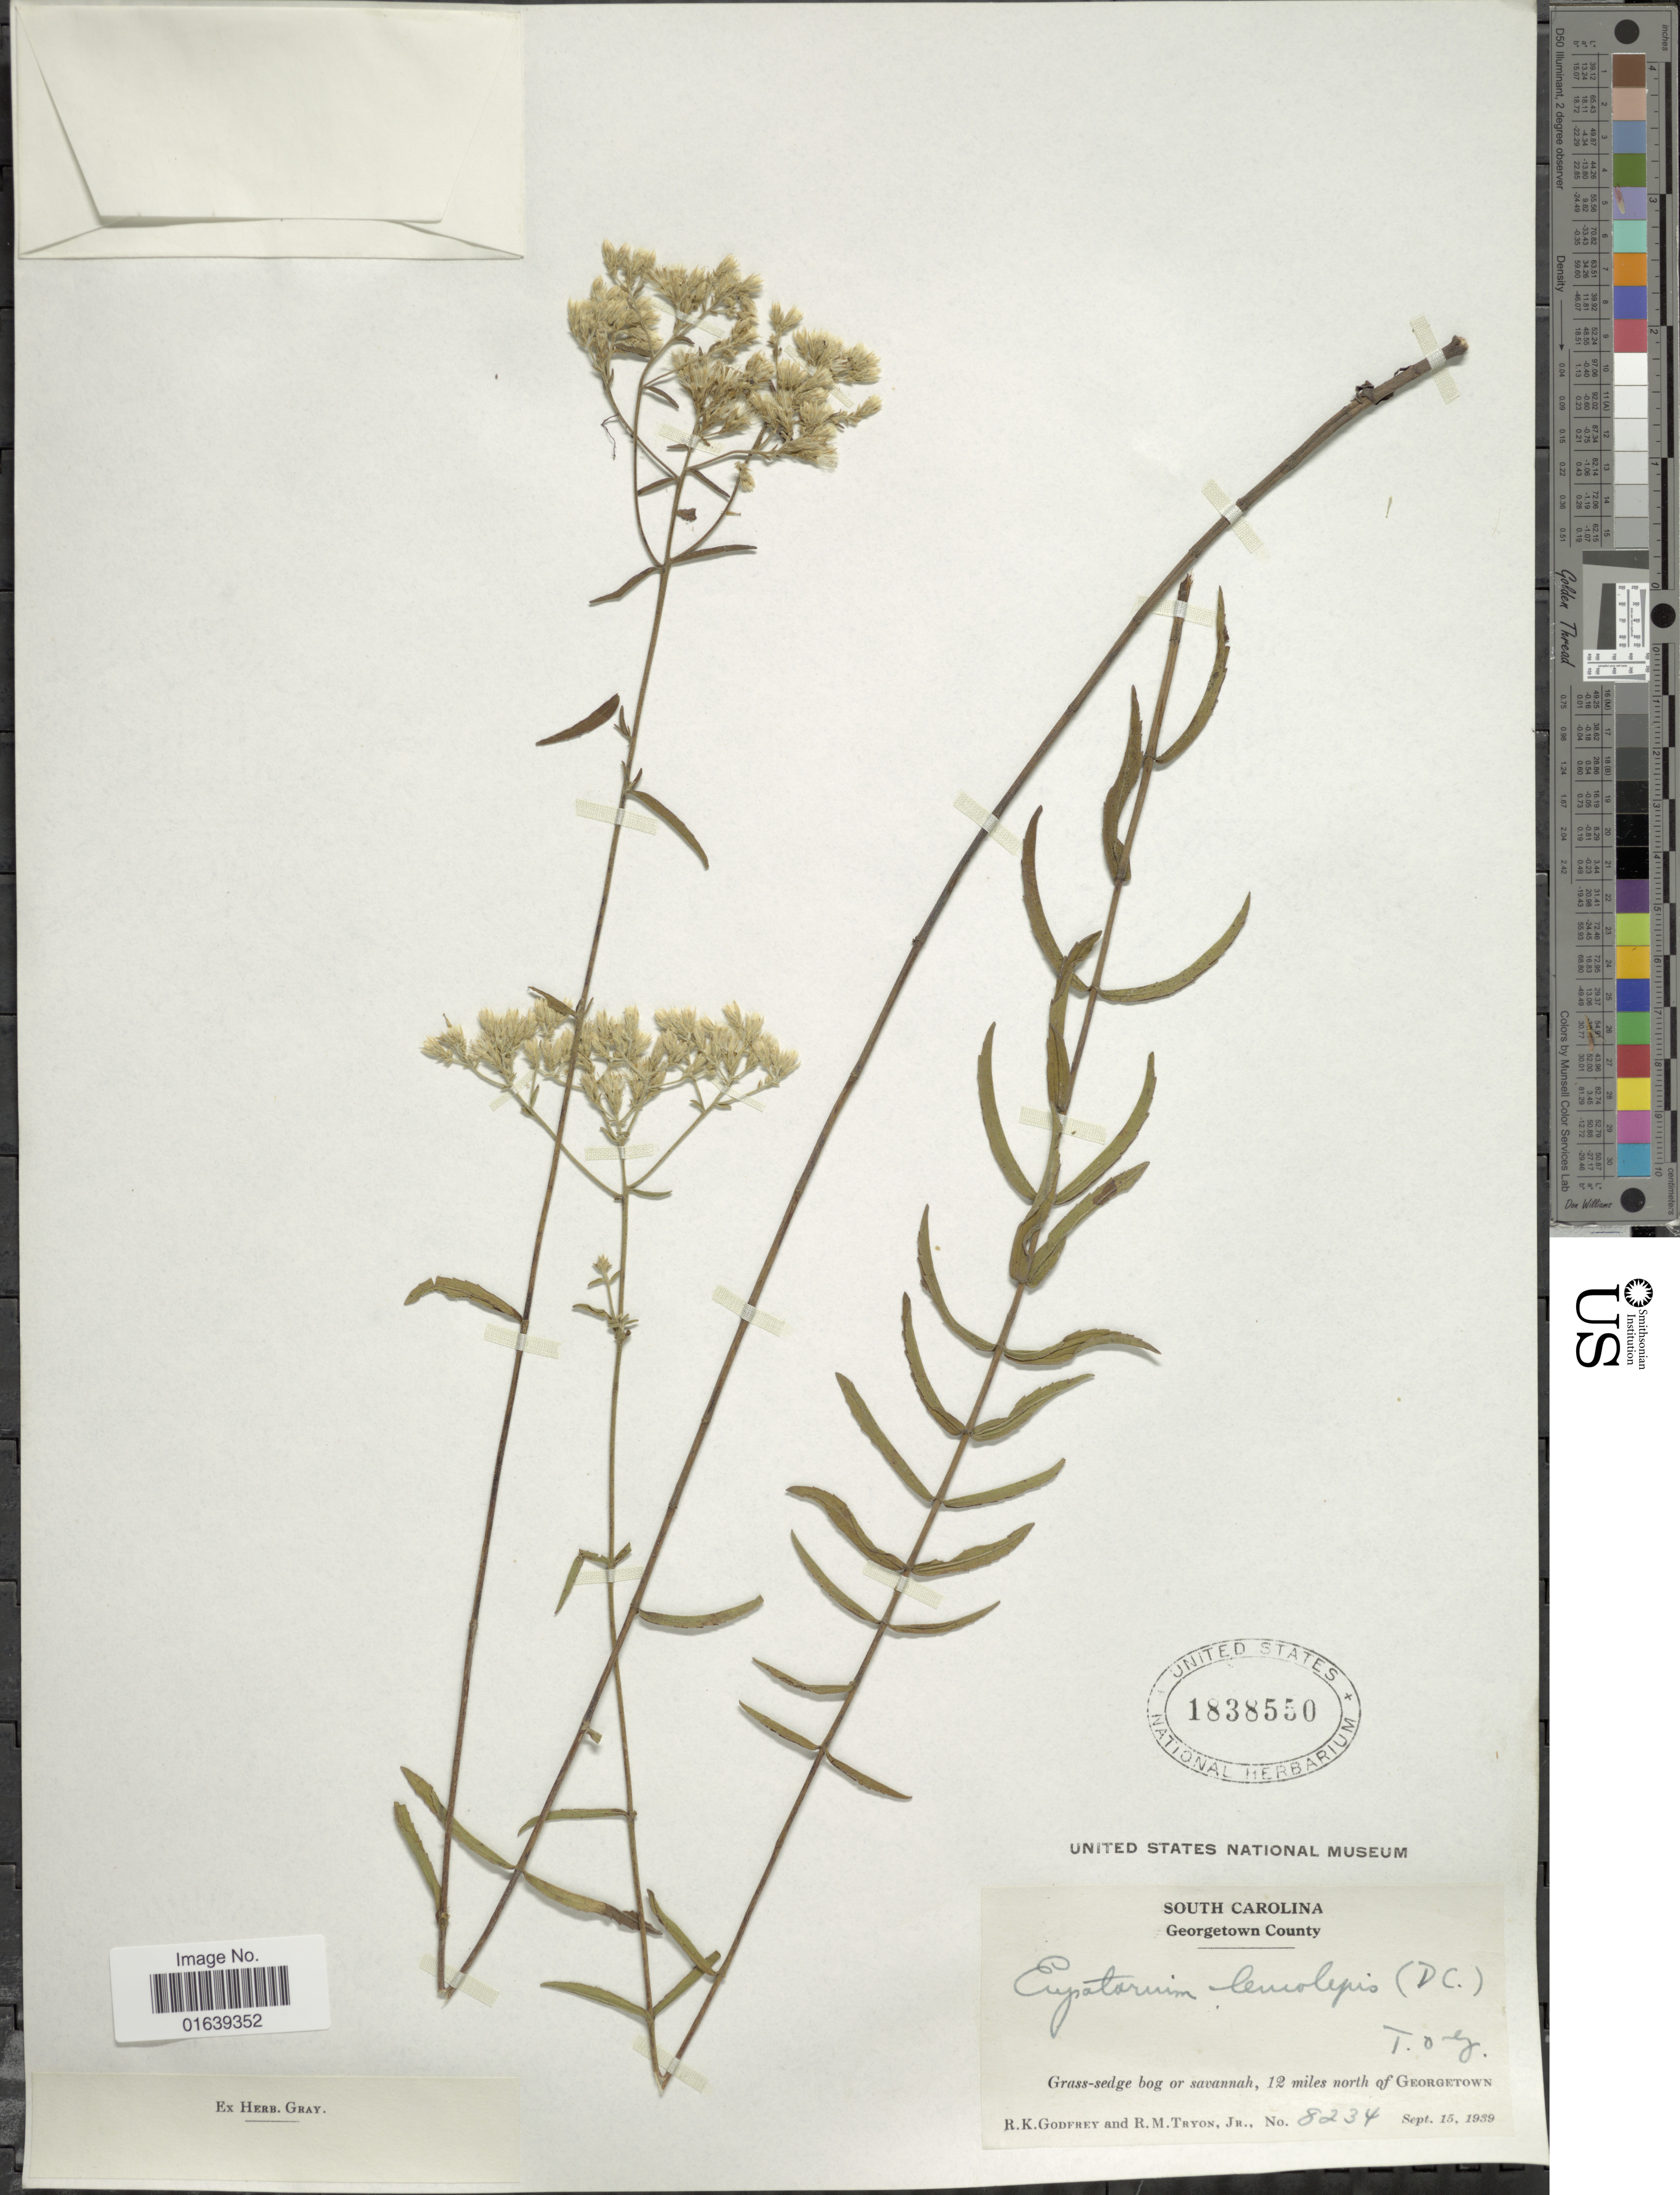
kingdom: Plantae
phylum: Tracheophyta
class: Magnoliopsida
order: Asterales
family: Asteraceae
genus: Eupatorium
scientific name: Eupatorium leucolepis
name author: (DC.) Torr. & A. Gray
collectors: R. K. Godfrey & R. M. Tryon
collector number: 8234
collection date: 1939-09-15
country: United States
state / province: South Carolina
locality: South Carolina. Georgetown County. 12 miles north of Georgetown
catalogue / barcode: US 1838550